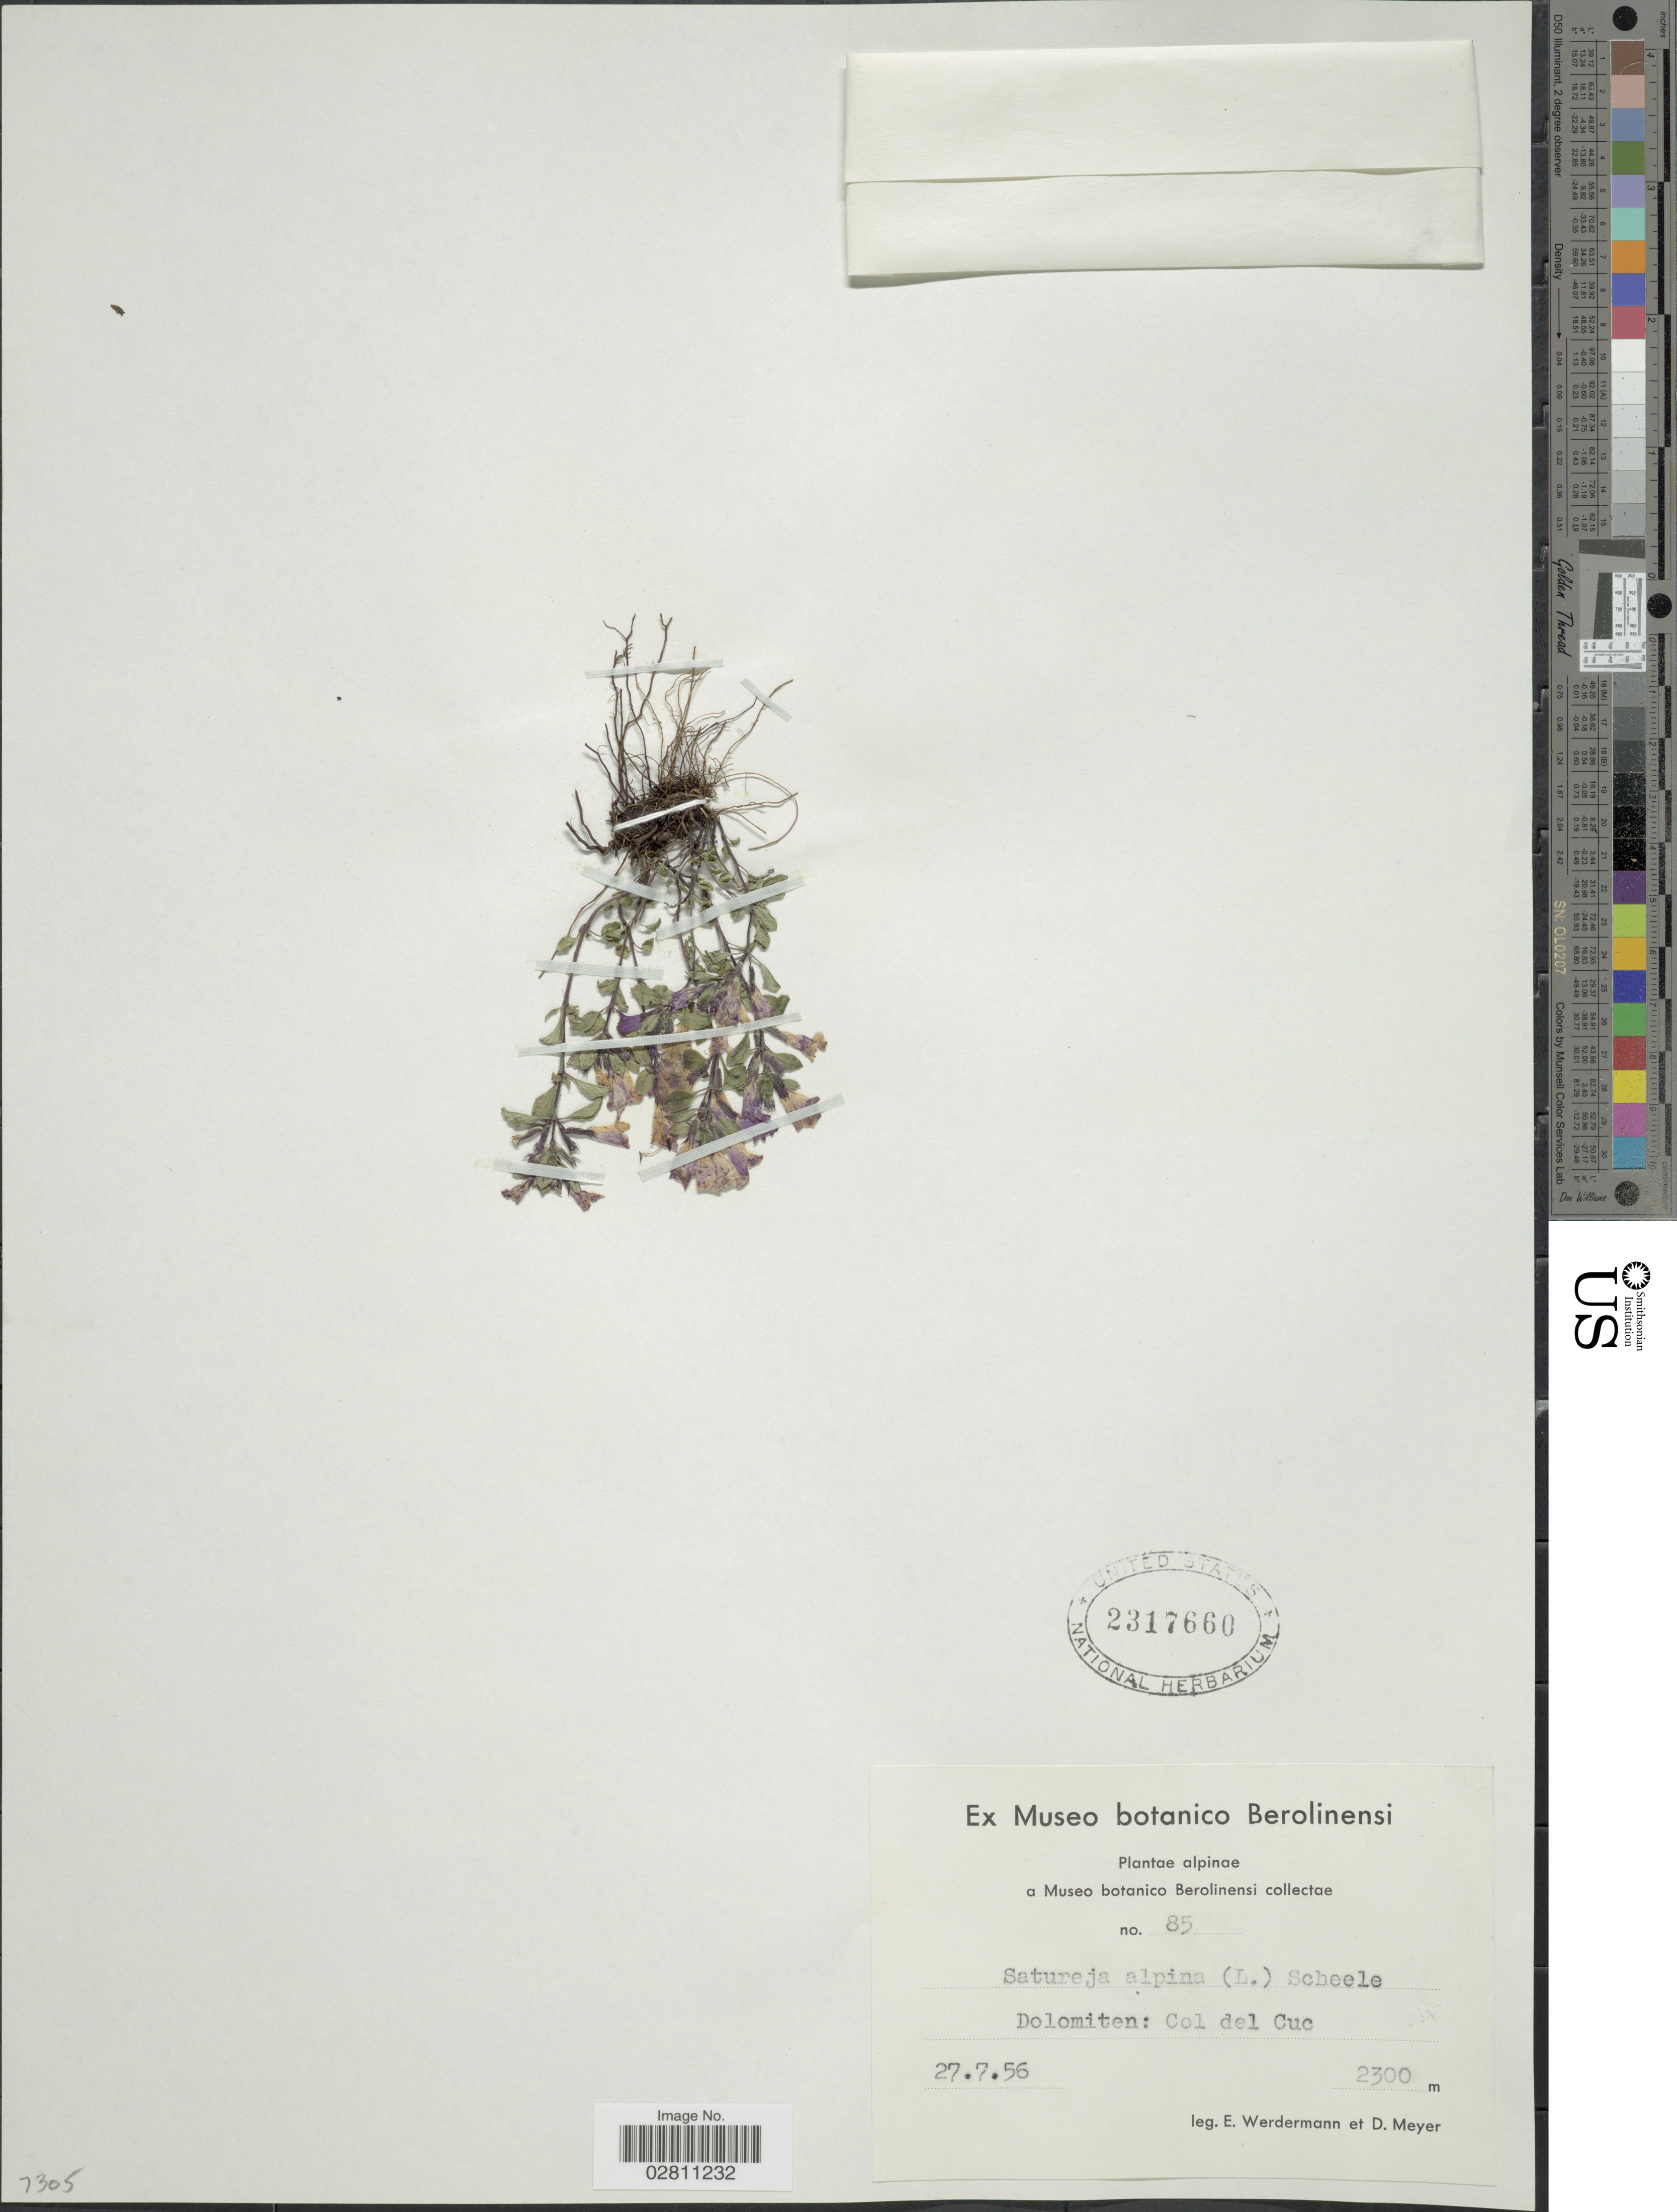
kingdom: Plantae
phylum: Tracheophyta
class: Magnoliopsida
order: Lamiales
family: Lamiaceae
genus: Clinopodium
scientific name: Clinopodium alpinum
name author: (L.) Kuntze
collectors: E. Werdermann & D. Meyer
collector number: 85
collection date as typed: Transcribed d/m/y: 27/7/56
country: Italy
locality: Dolomiten: Col del Cuc.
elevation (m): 2300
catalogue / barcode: US 2317660